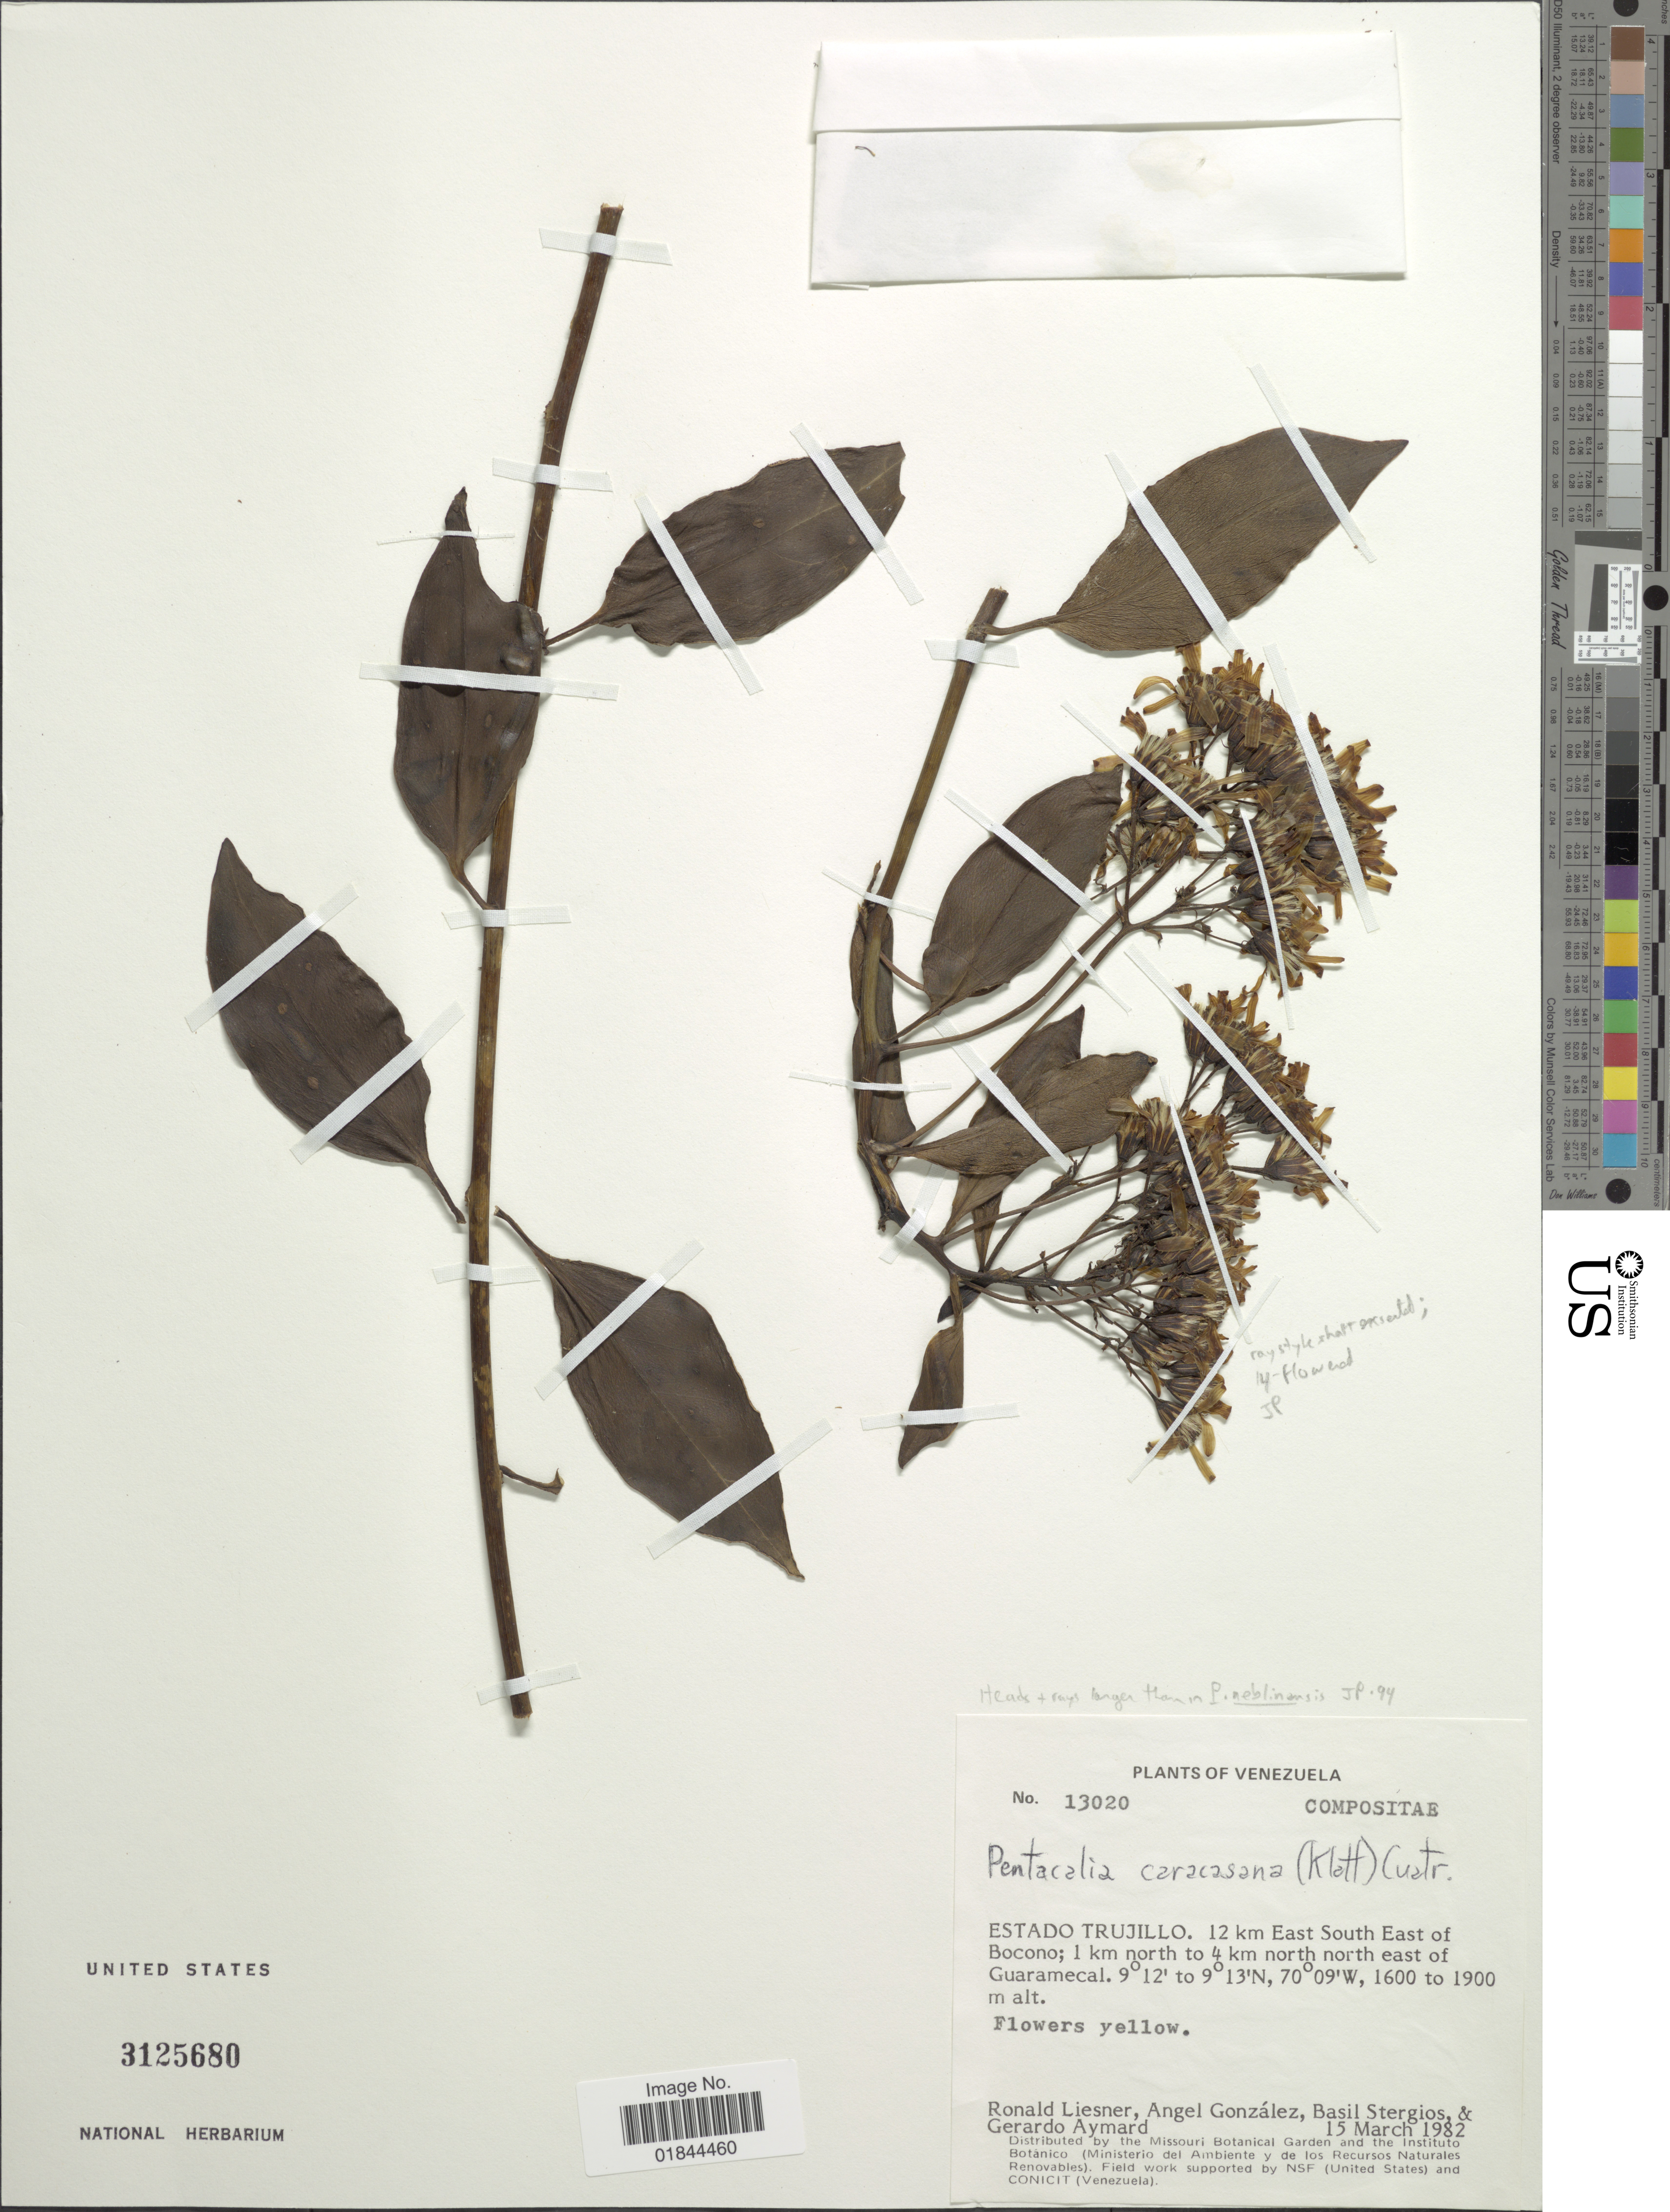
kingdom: Plantae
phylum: Tracheophyta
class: Magnoliopsida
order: Asterales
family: Asteraceae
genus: Pentacalia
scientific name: Pentacalia caracasana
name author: (Klatt) Cuatrec.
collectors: R. L. Liesner, A. C. González, B. G. Stergios & G. A. Aymard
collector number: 13020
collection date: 1982-03-15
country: Venezuela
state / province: Trujillo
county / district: Boconó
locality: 12 km ESE of Boconó, 1 km N to 4 km NNE of Guaramacal.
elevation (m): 1600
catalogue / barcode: US 3125680